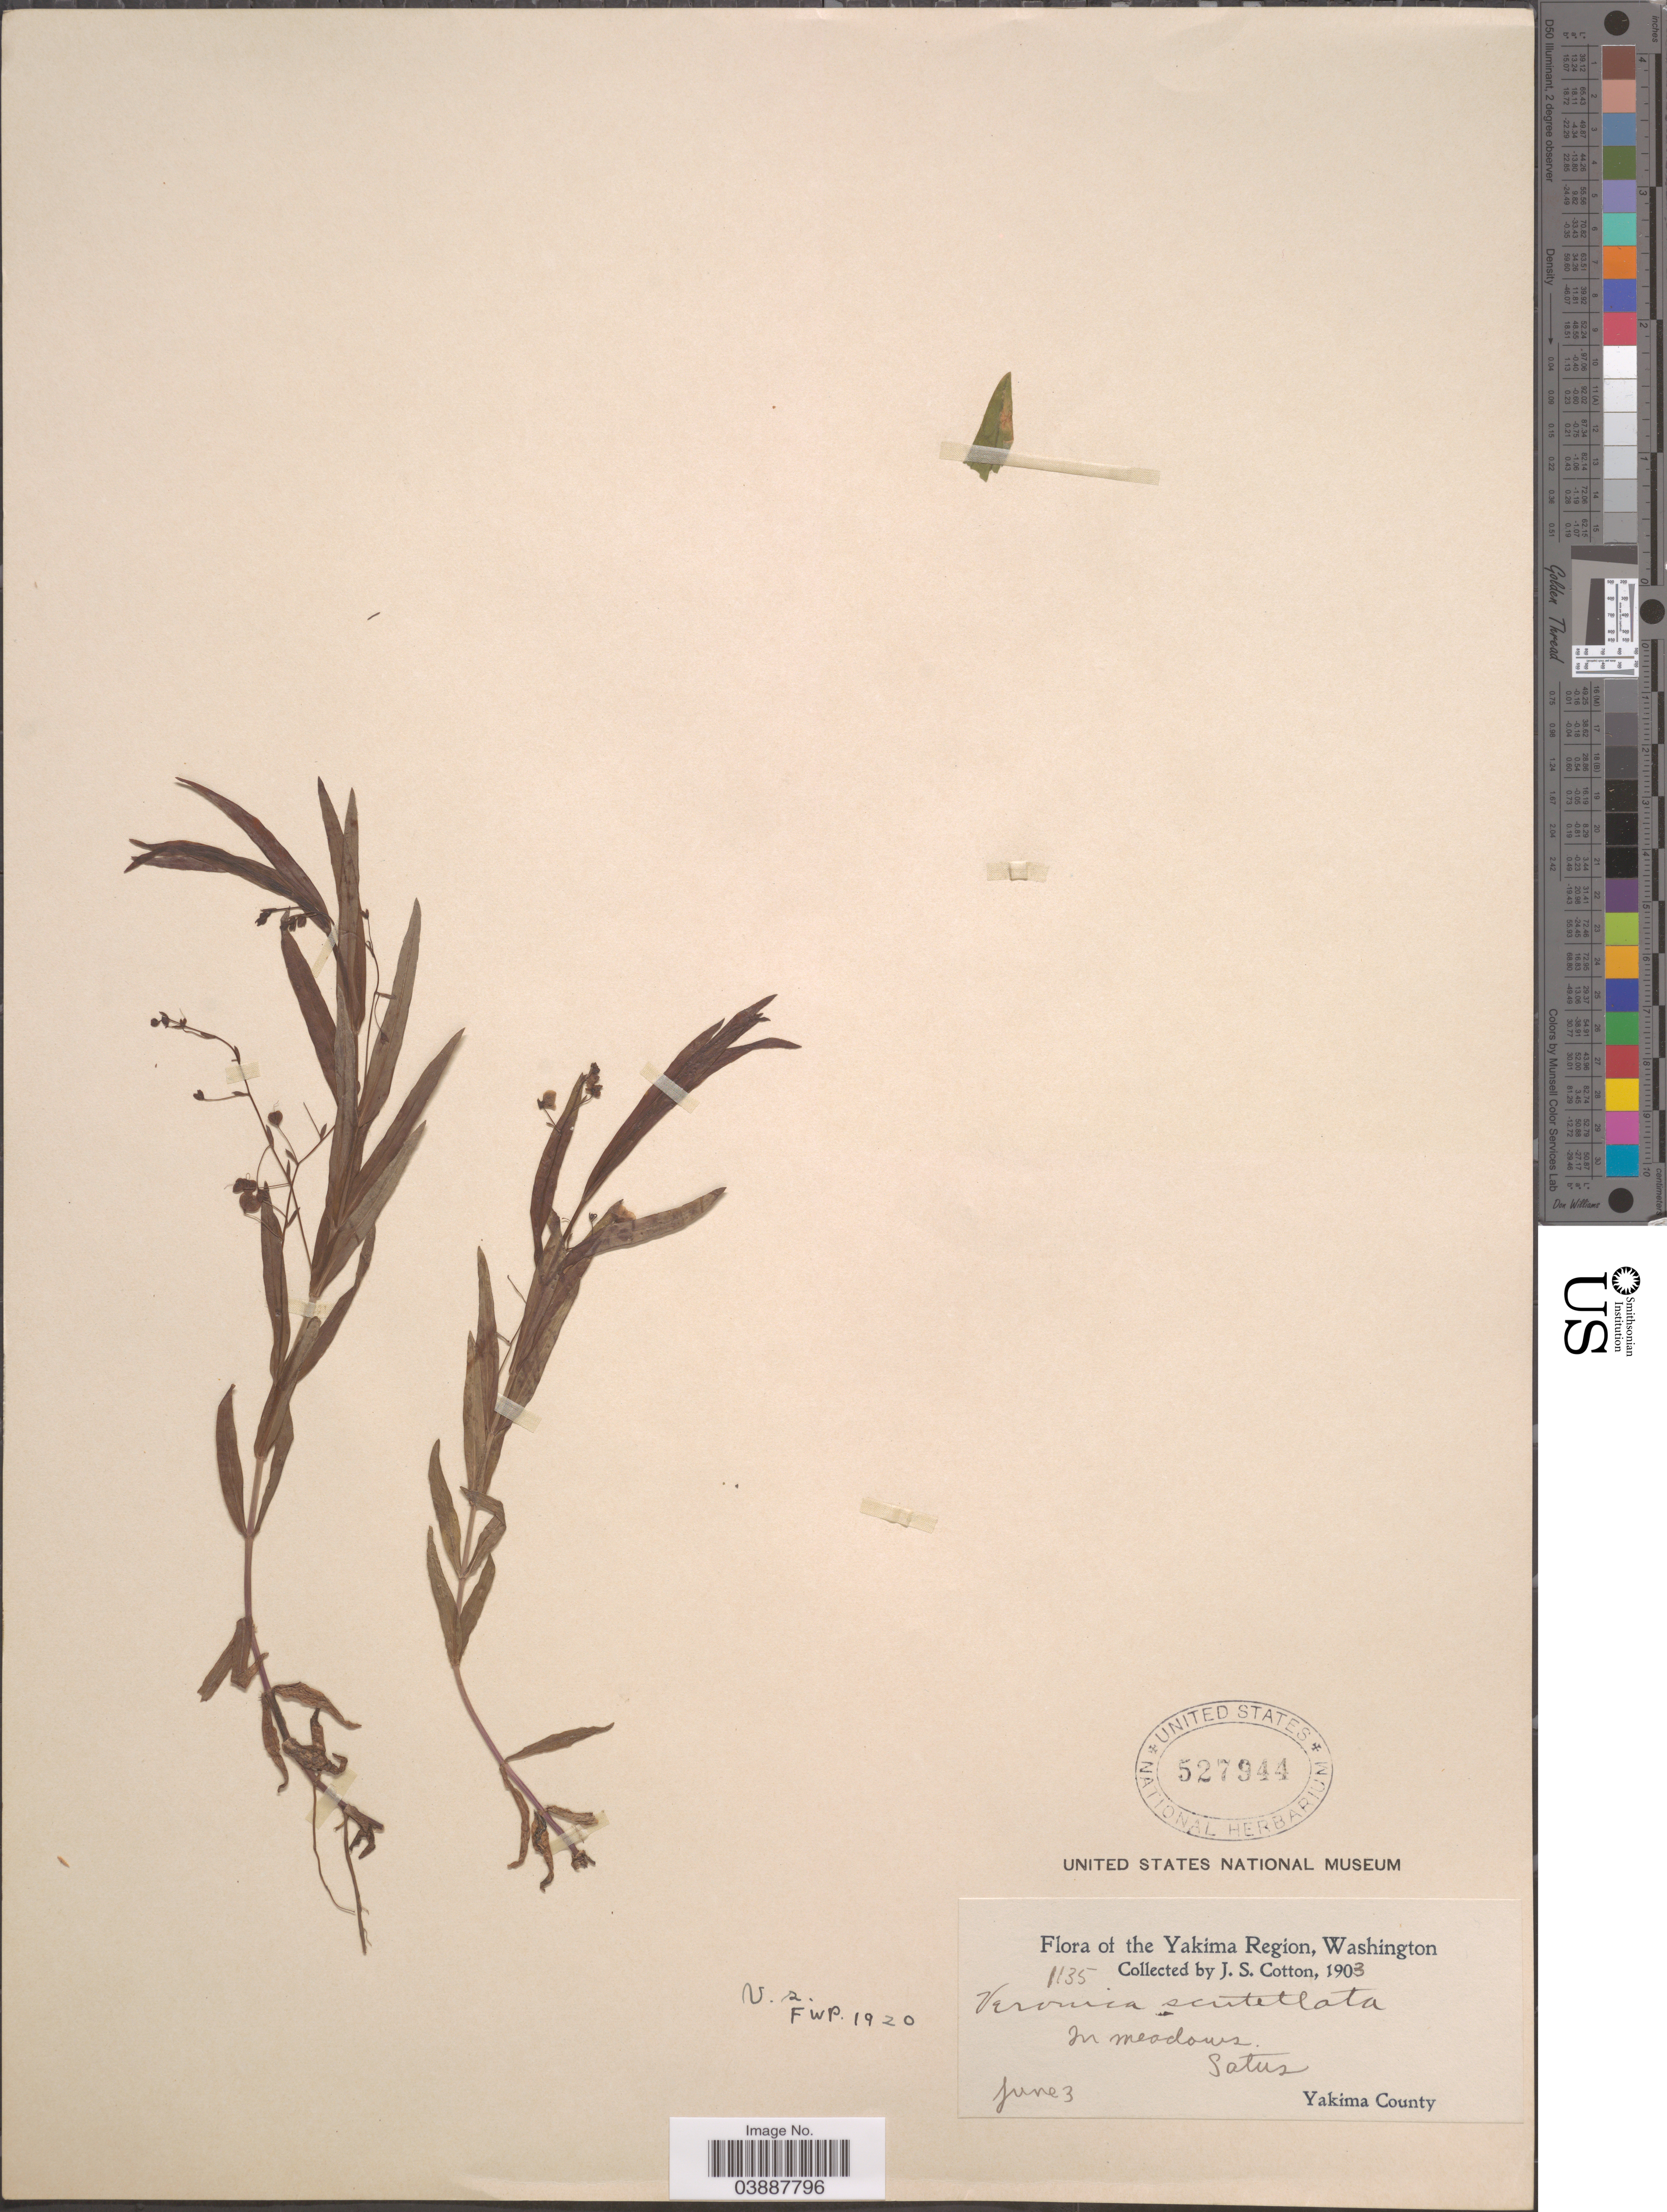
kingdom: Plantae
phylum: Tracheophyta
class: Magnoliopsida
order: Lamiales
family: Plantaginaceae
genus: Veronica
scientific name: Veronica scutellata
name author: L.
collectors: J. S. Cotton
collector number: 1135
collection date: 1903-06-03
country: United States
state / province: Washington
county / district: Yakima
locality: The Yakima Region. Satus. Yakima County.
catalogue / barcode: US 527944